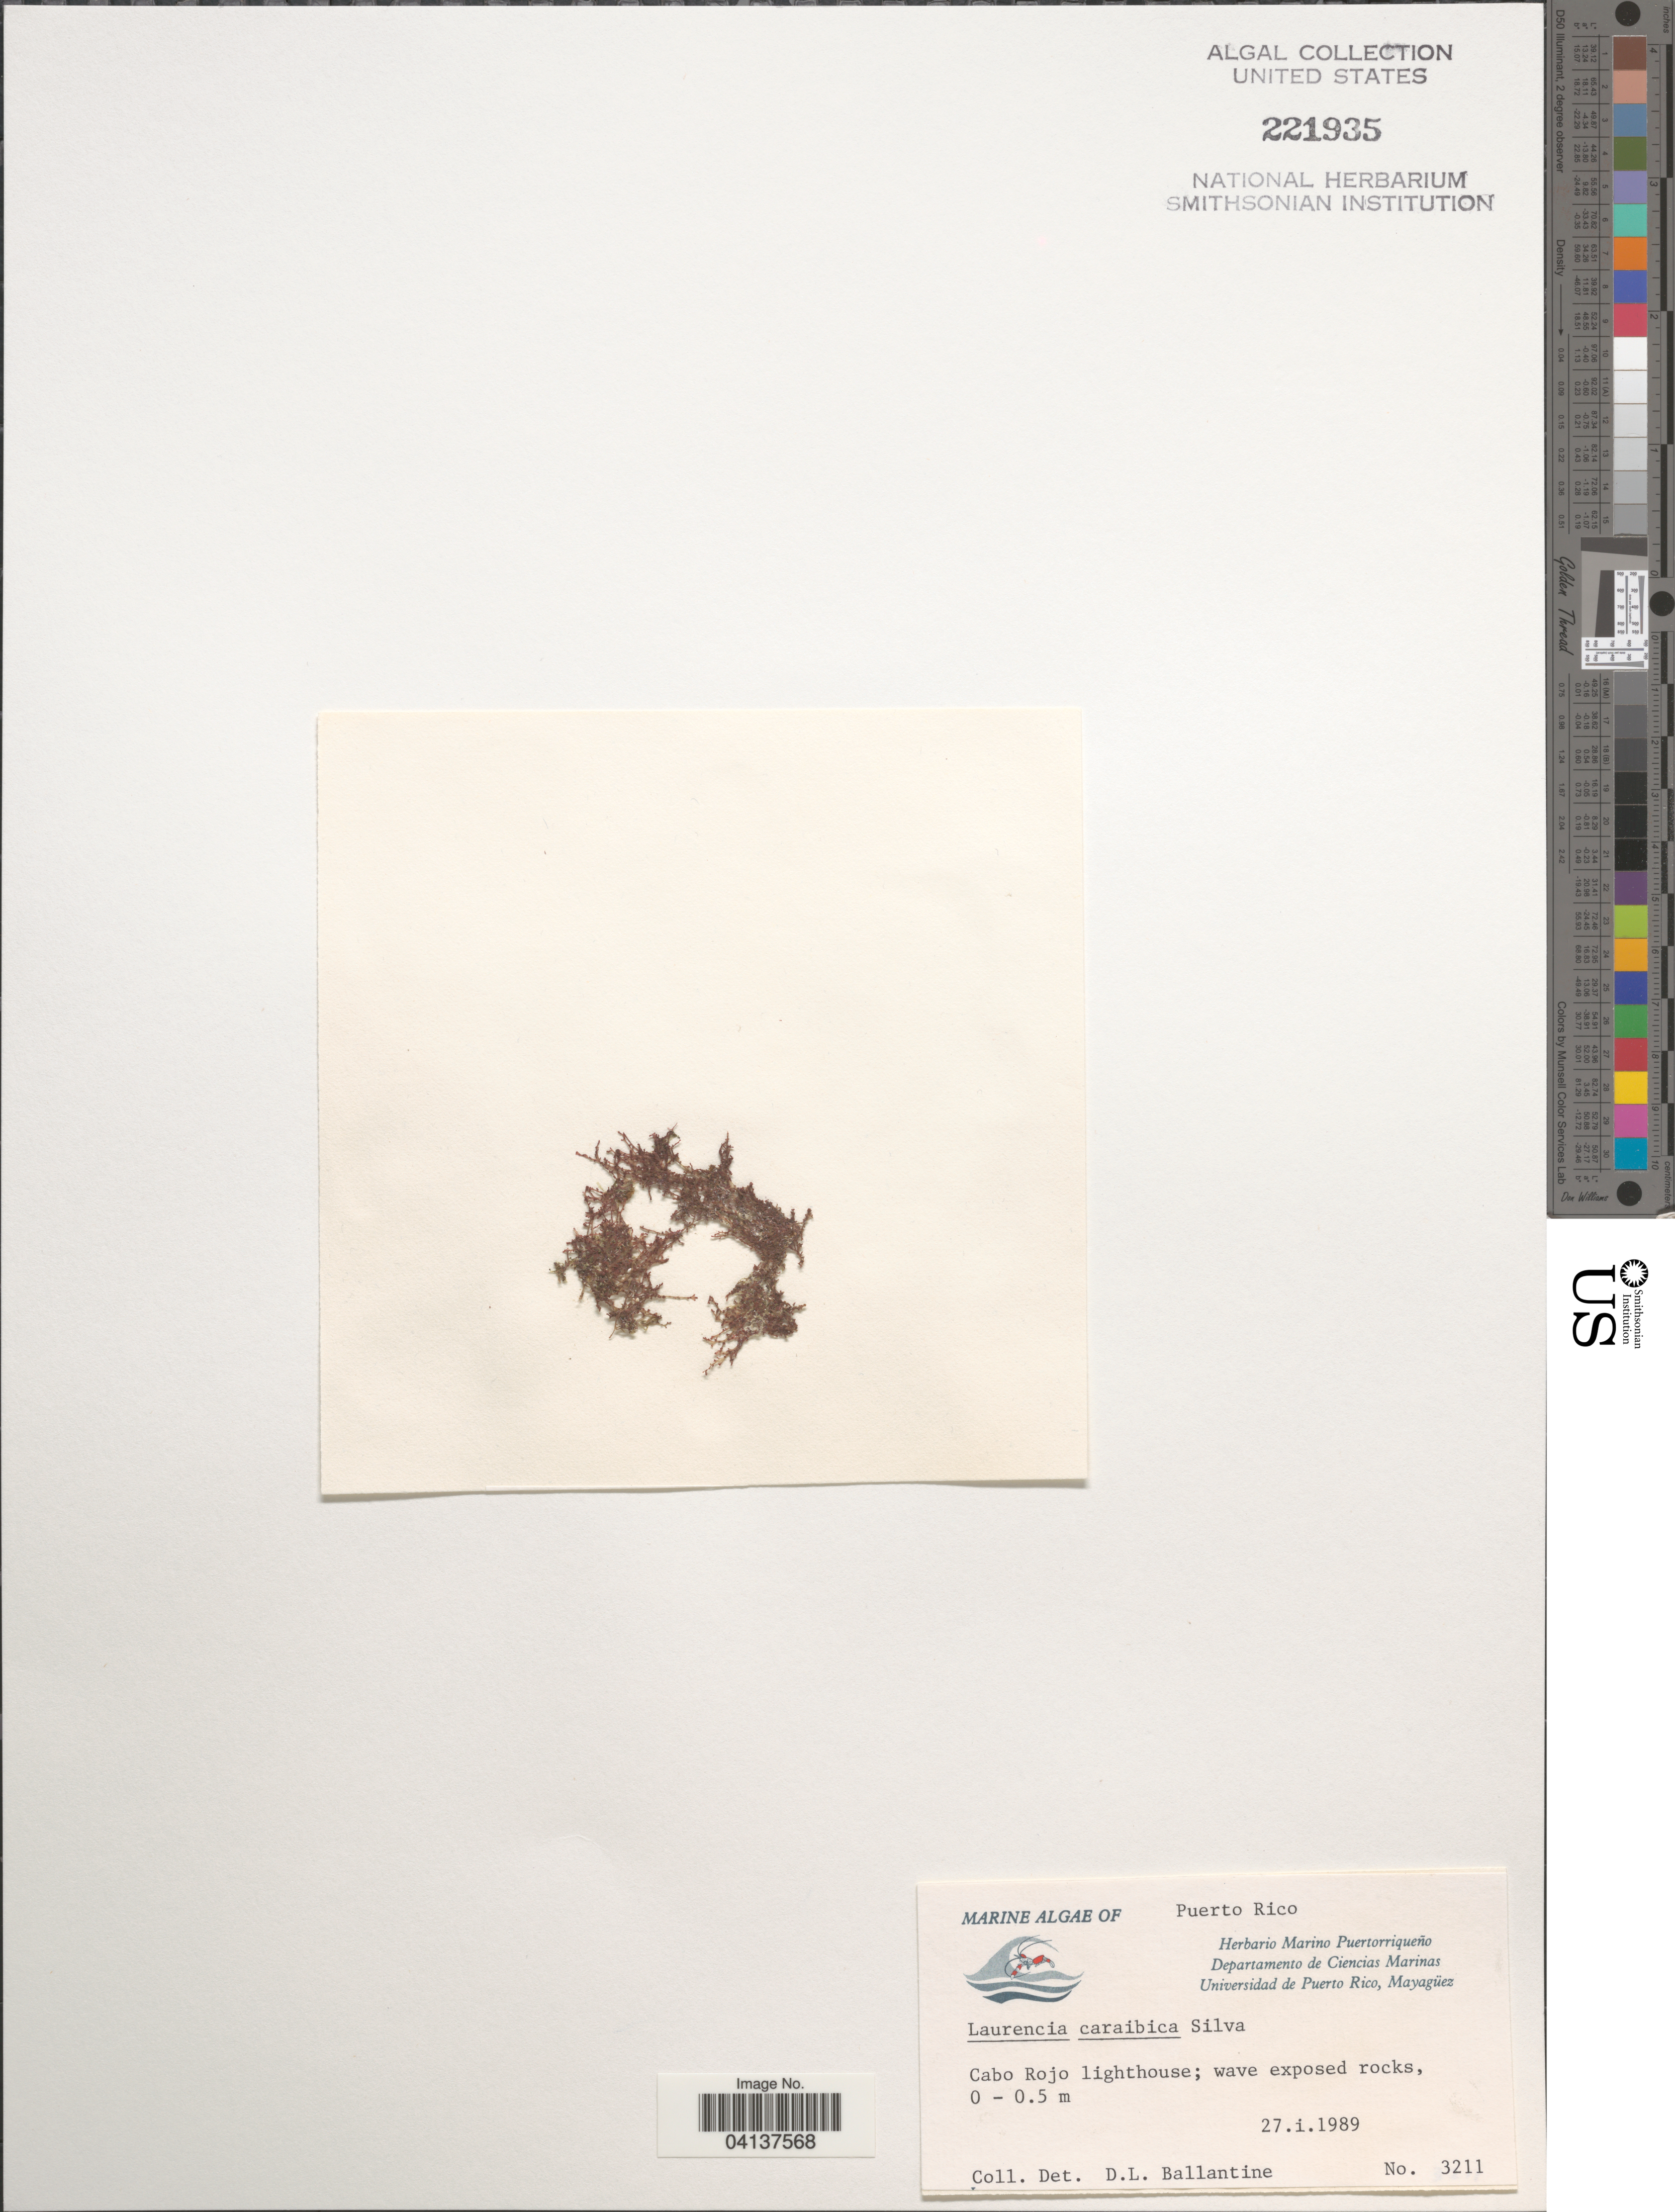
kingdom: Plantae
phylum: Rhodophyta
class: Florideophyceae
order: Ceramiales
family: Rhodomelaceae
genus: Laurencia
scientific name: Laurencia caraibica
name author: P.C. Silva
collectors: D.L. Ballantine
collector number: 3211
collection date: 1989-01-27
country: Puerto Rico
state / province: Çabo Rojo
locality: Cabo Rojo lighthouse.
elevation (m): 0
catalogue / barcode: US 221935